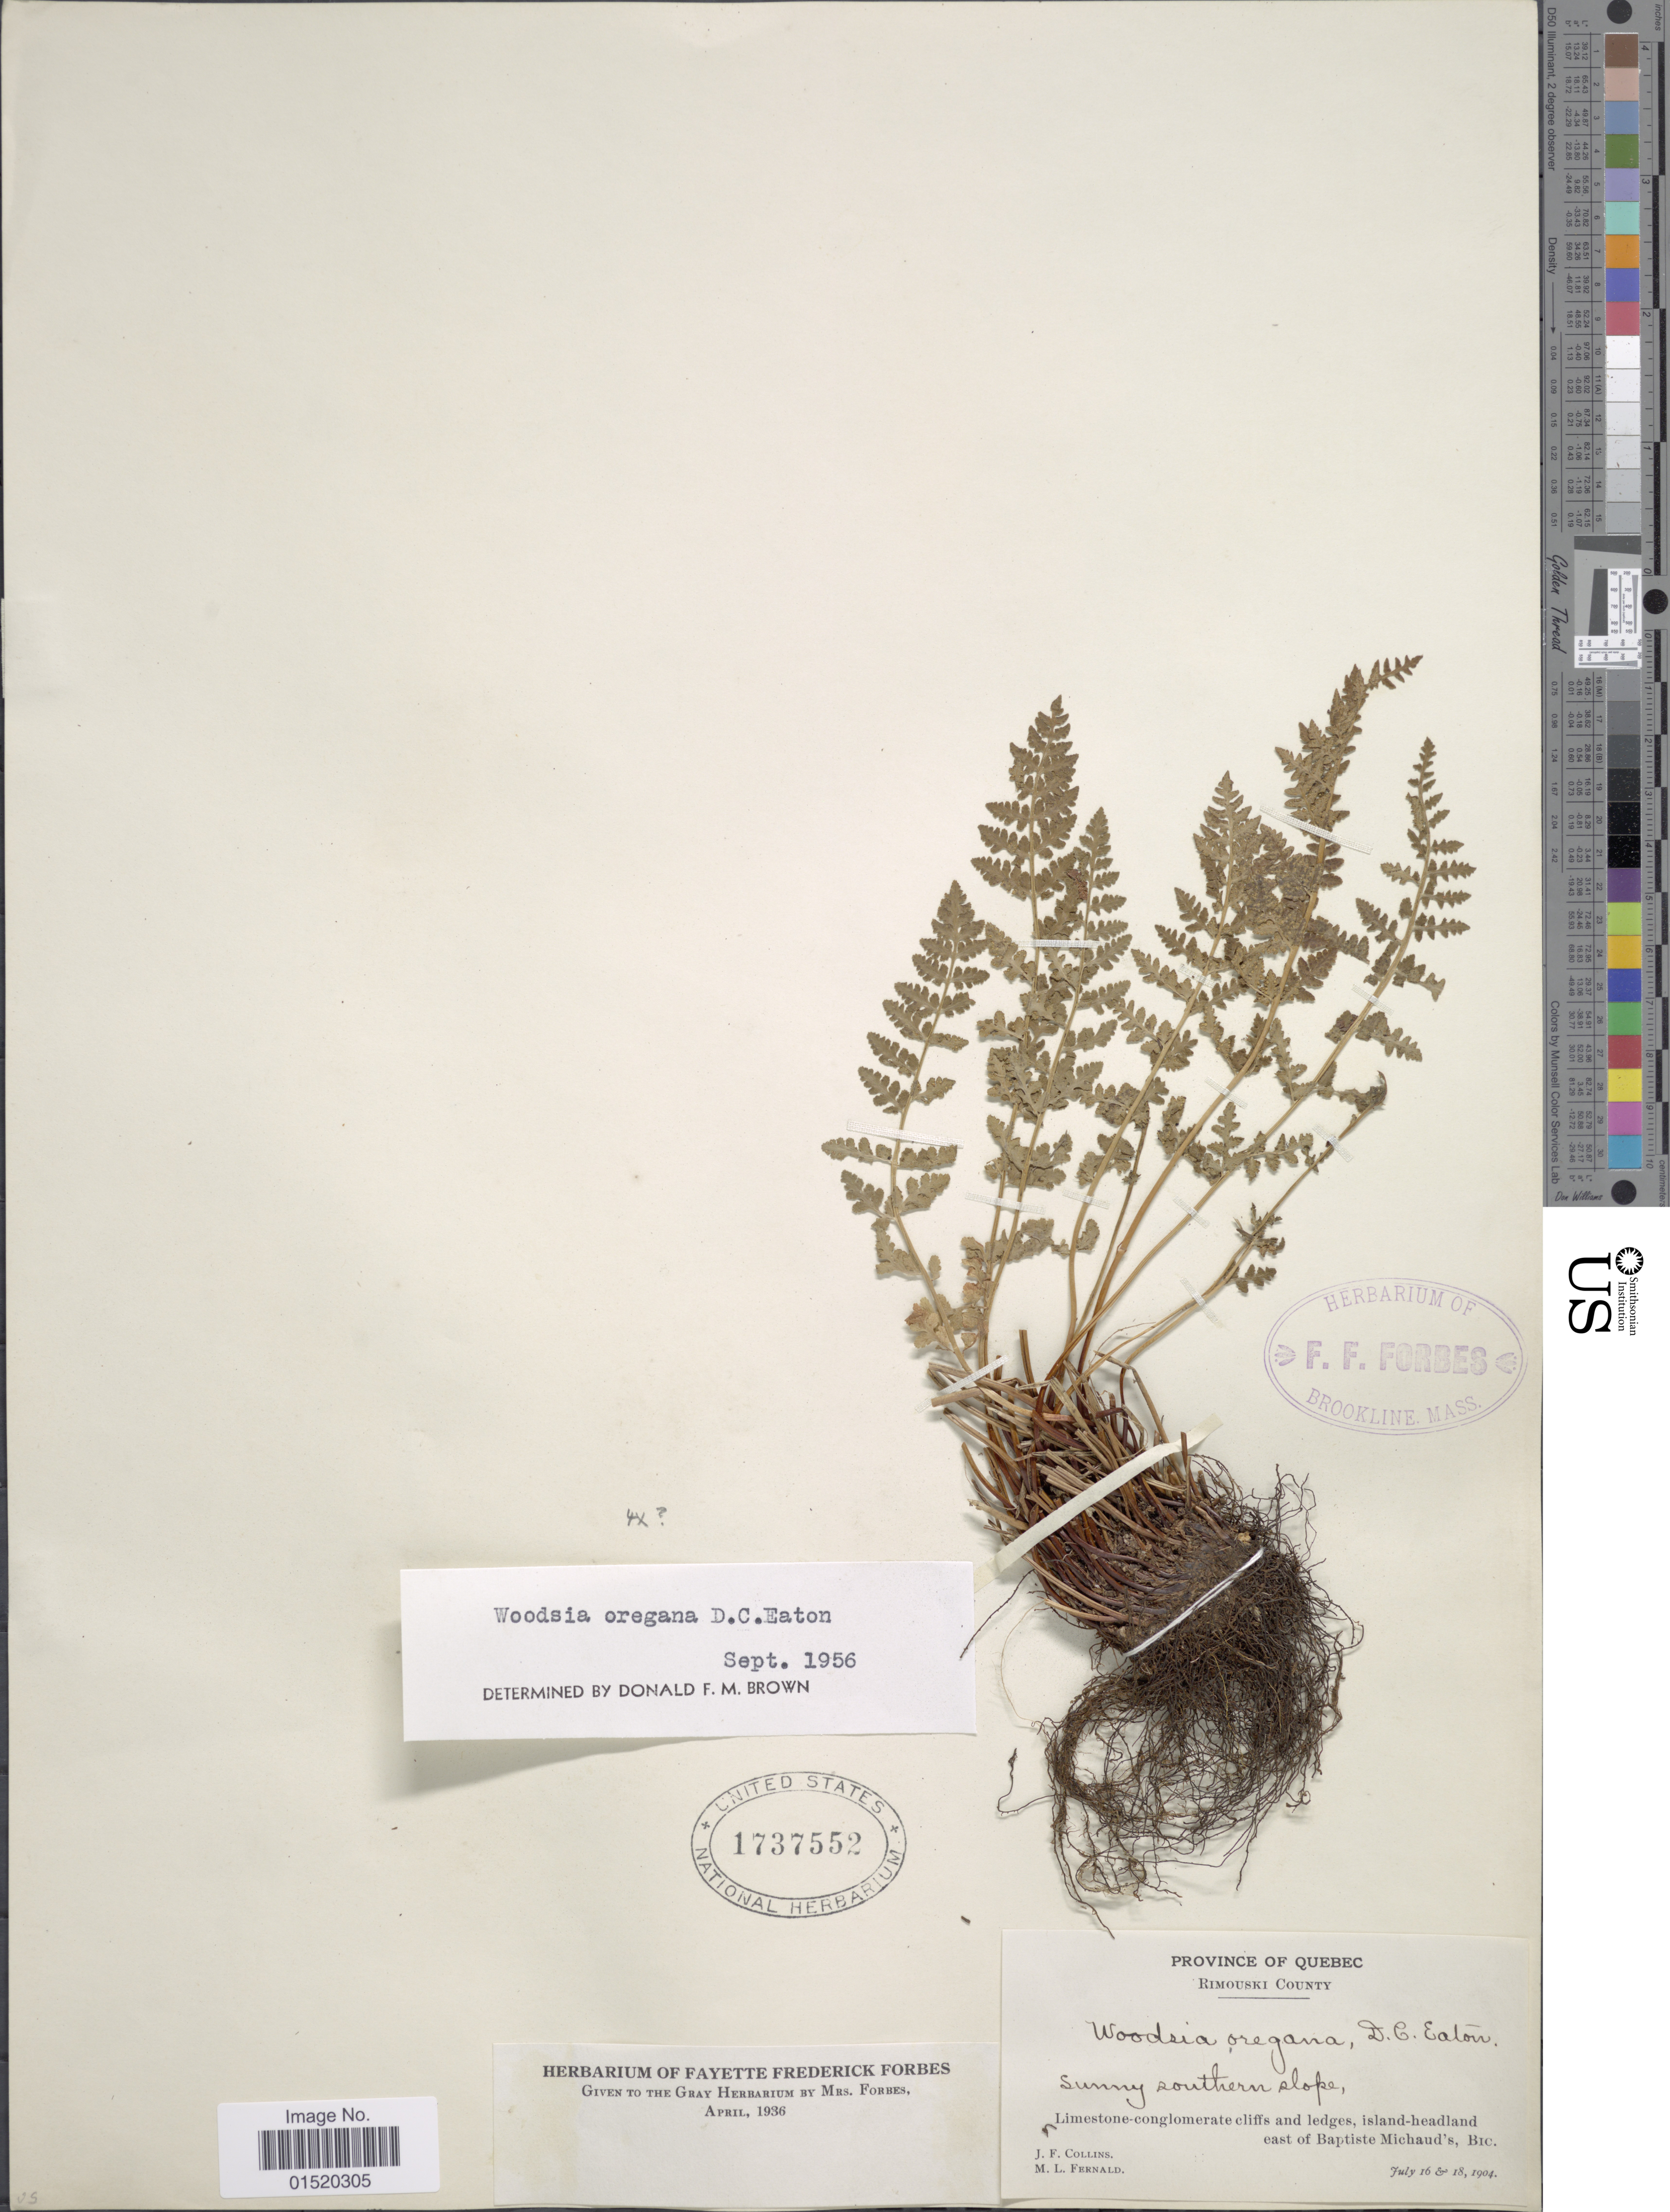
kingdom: Plantae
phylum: Tracheophyta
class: Polypodiopsida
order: Polypodiales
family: Woodsiaceae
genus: Woodsia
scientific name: Woodsia oregana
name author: D.C. Eaton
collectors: J. Collins & M. L. Fernald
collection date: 1904-07-16/1904-07-18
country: Canada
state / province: Quebec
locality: Rimouski County, Limestone-conglomerate cliffs and ledges, island-headland east of Baptiste Michaud's, Bic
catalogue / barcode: US 1737552